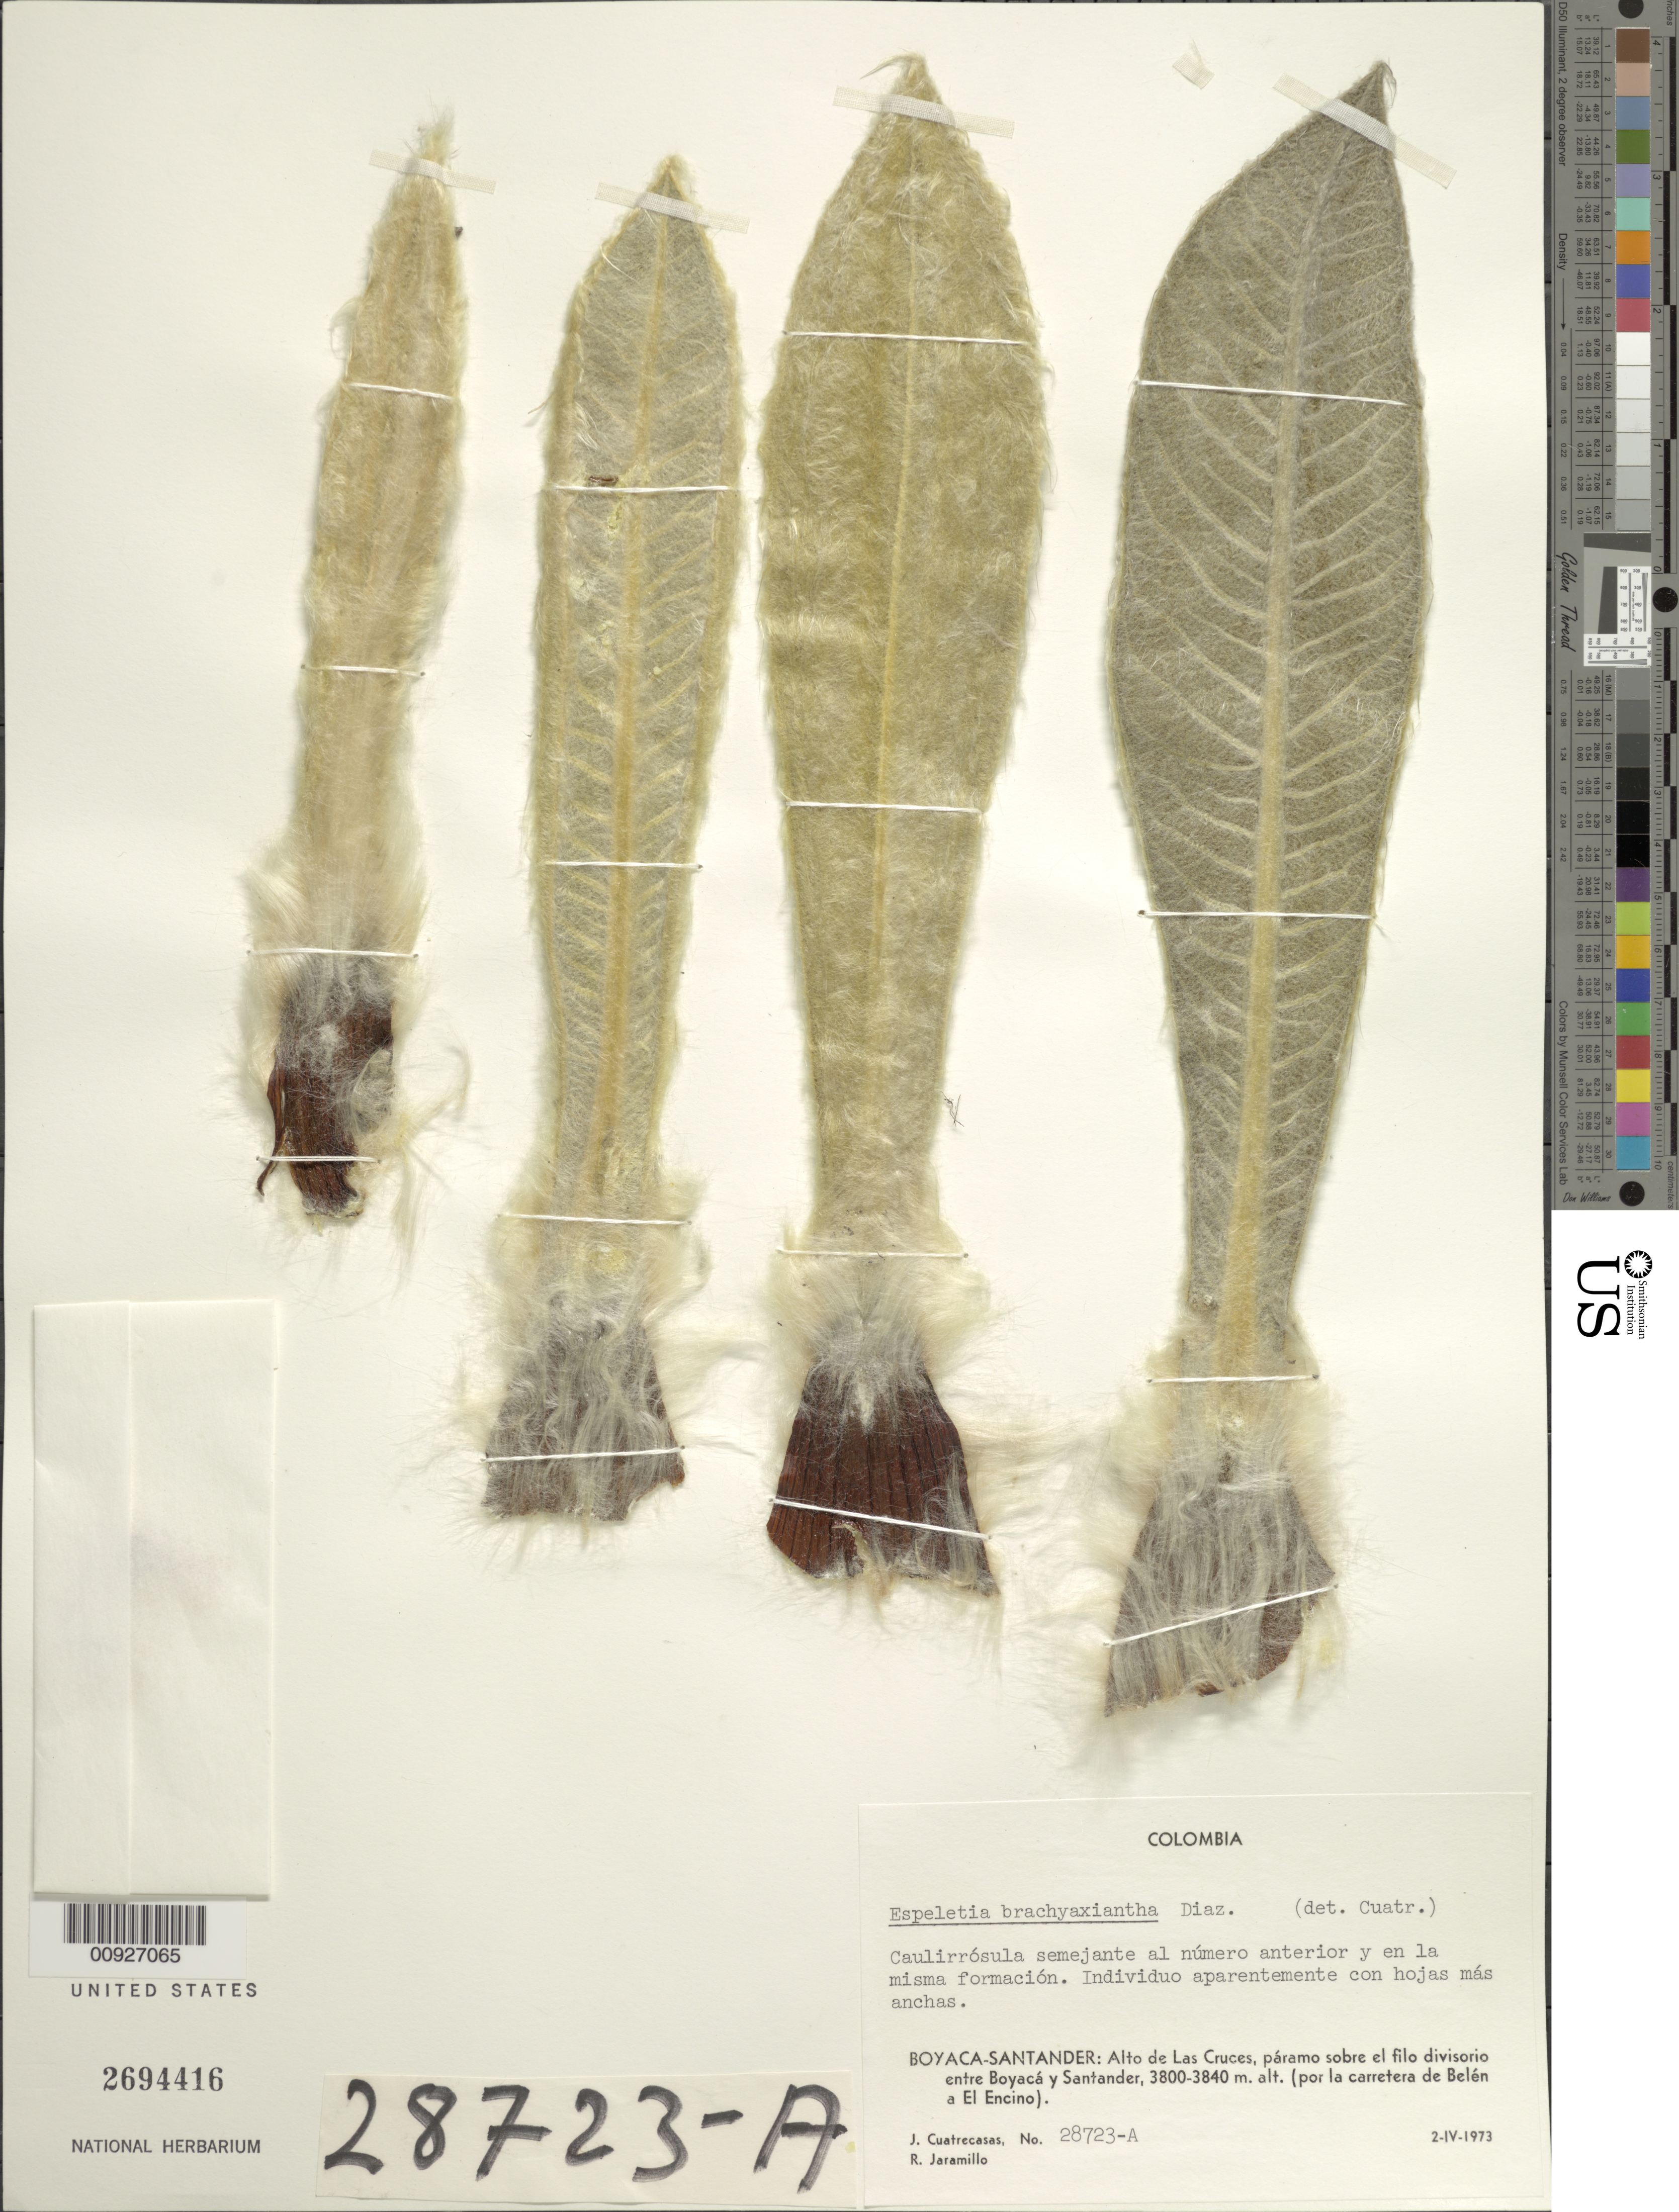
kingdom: Plantae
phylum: Tracheophyta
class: Magnoliopsida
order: Asterales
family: Asteraceae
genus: Espeletia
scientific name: Espeletia brachyaxiantha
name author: S. Díaz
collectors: J. Cuatrecasas & R. Jaramillo M.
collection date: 1973-04-02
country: Colombia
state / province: Boyacá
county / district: Santander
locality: Alto de Las Cruces, páramo sobre el filo divisorio entre Boyacá y Santander, (por la carretera de Belén a El Encino).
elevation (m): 3800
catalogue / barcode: US 2694416